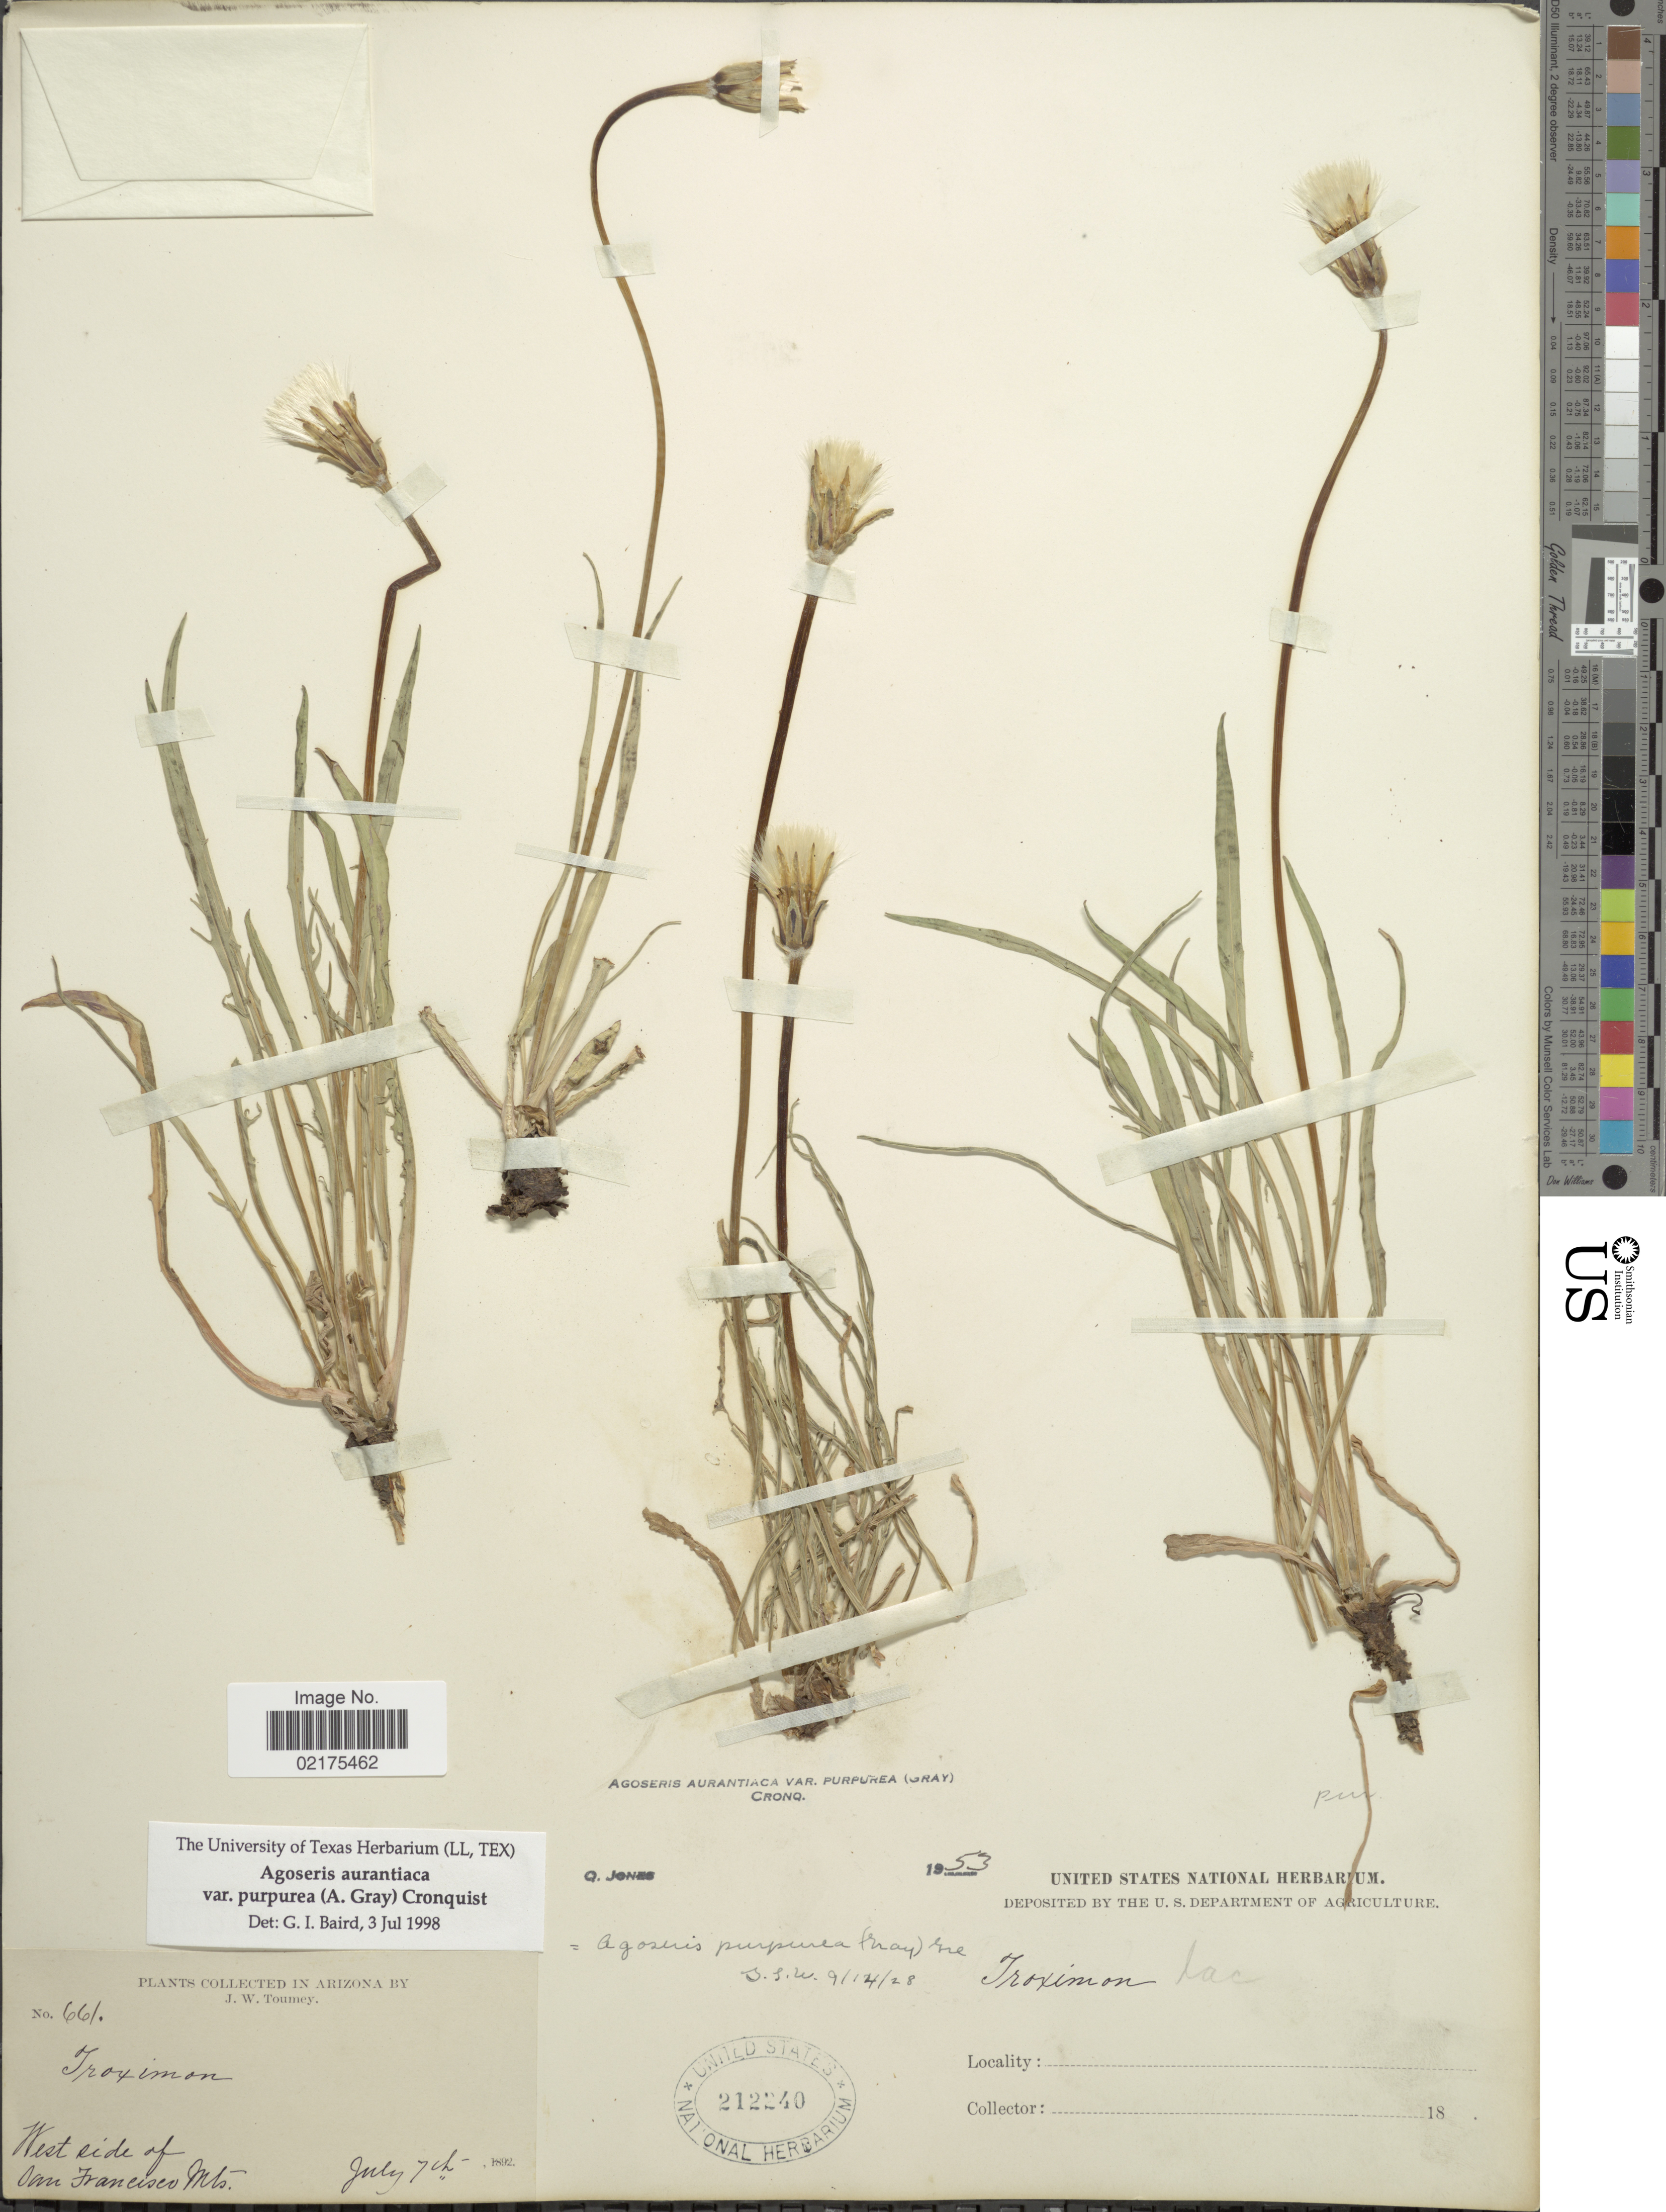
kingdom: Plantae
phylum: Tracheophyta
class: Magnoliopsida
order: Asterales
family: Asteraceae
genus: Agoseris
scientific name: Agoseris aurantiaca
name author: (Hook.) Greene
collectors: J. W. Toumey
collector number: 661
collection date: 1892-07-07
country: United States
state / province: Arizona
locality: West side of Dan Franciseo Mts.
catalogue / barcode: US 212240